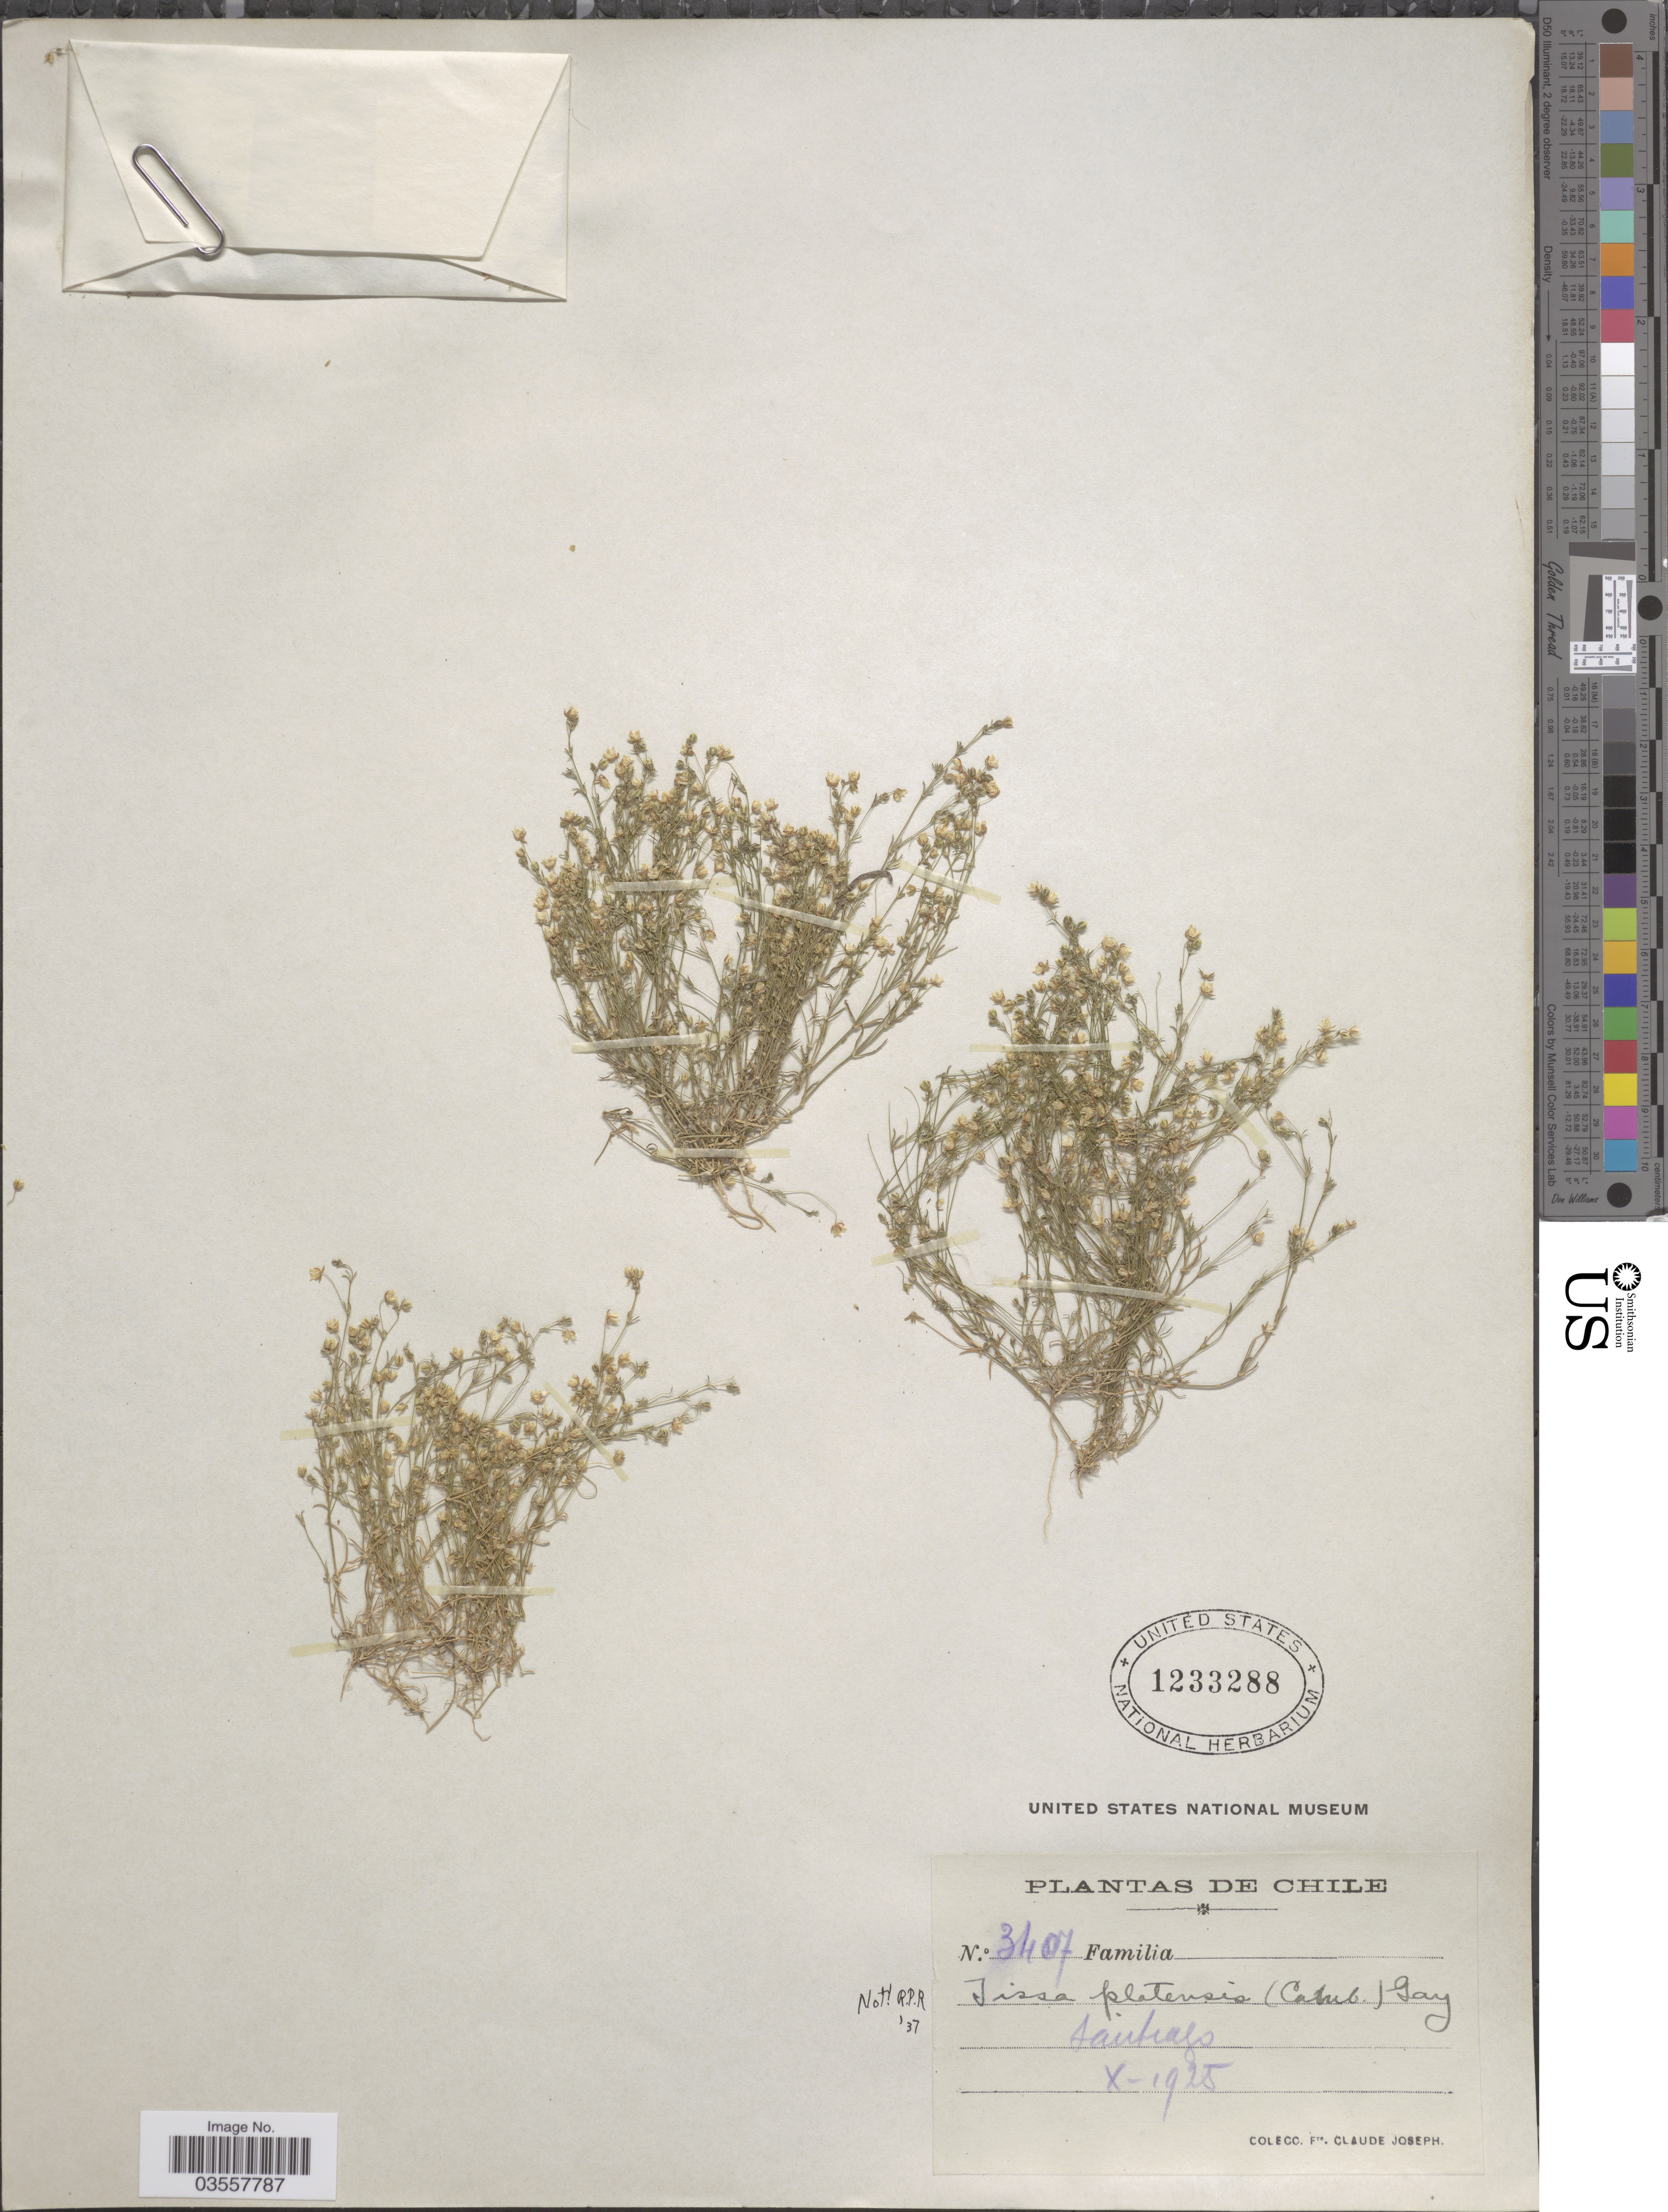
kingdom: Plantae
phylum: Tracheophyta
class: Magnoliopsida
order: Caryophyllales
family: Caryophyllaceae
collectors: Bro. Claude-Joseph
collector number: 3407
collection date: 1925-10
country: Chile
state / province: Región Metropolitana (RM)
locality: Santiago.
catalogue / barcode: US 1233288